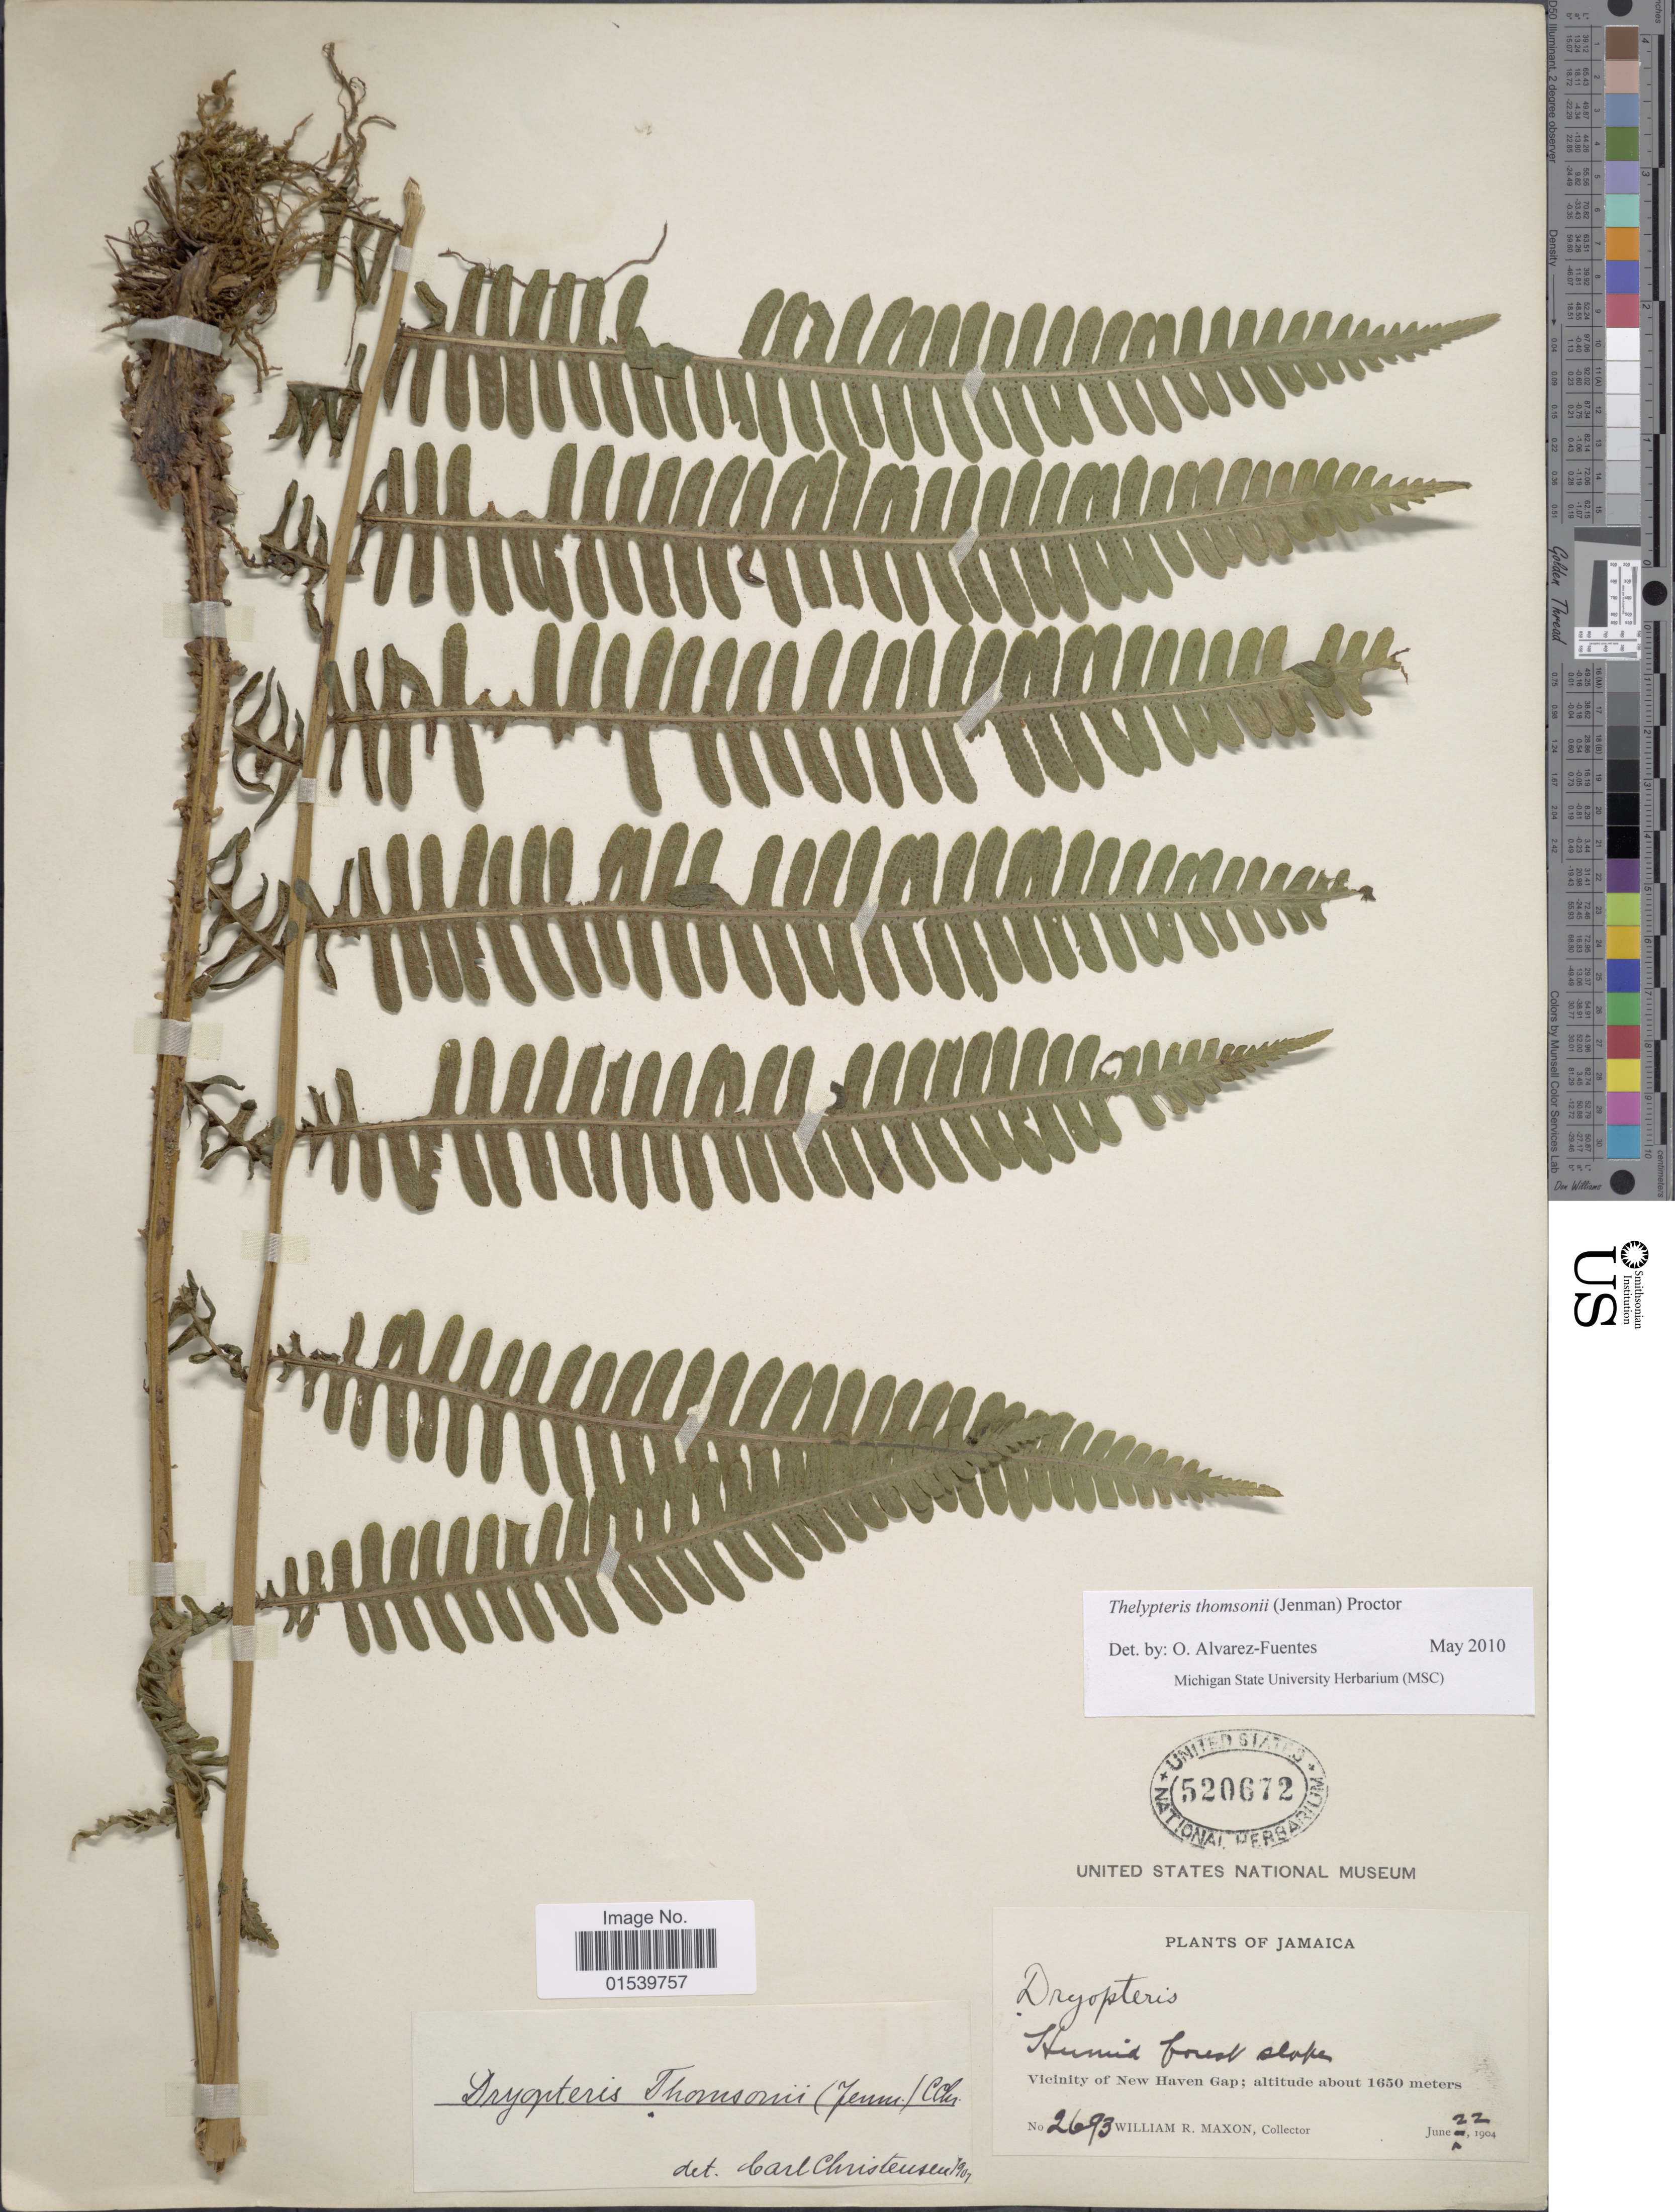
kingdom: Plantae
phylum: Tracheophyta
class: Polypodiopsida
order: Polypodiales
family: Thelypteridaceae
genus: Amauropelta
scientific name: Amauropelta thomsonii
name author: (Jenman) Pic. Serm.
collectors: W. R. Maxon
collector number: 2693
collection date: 1904-06-22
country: Jamaica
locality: Humid forest slope, Vicinity of New Haven Gap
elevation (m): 1650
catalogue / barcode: US 520672